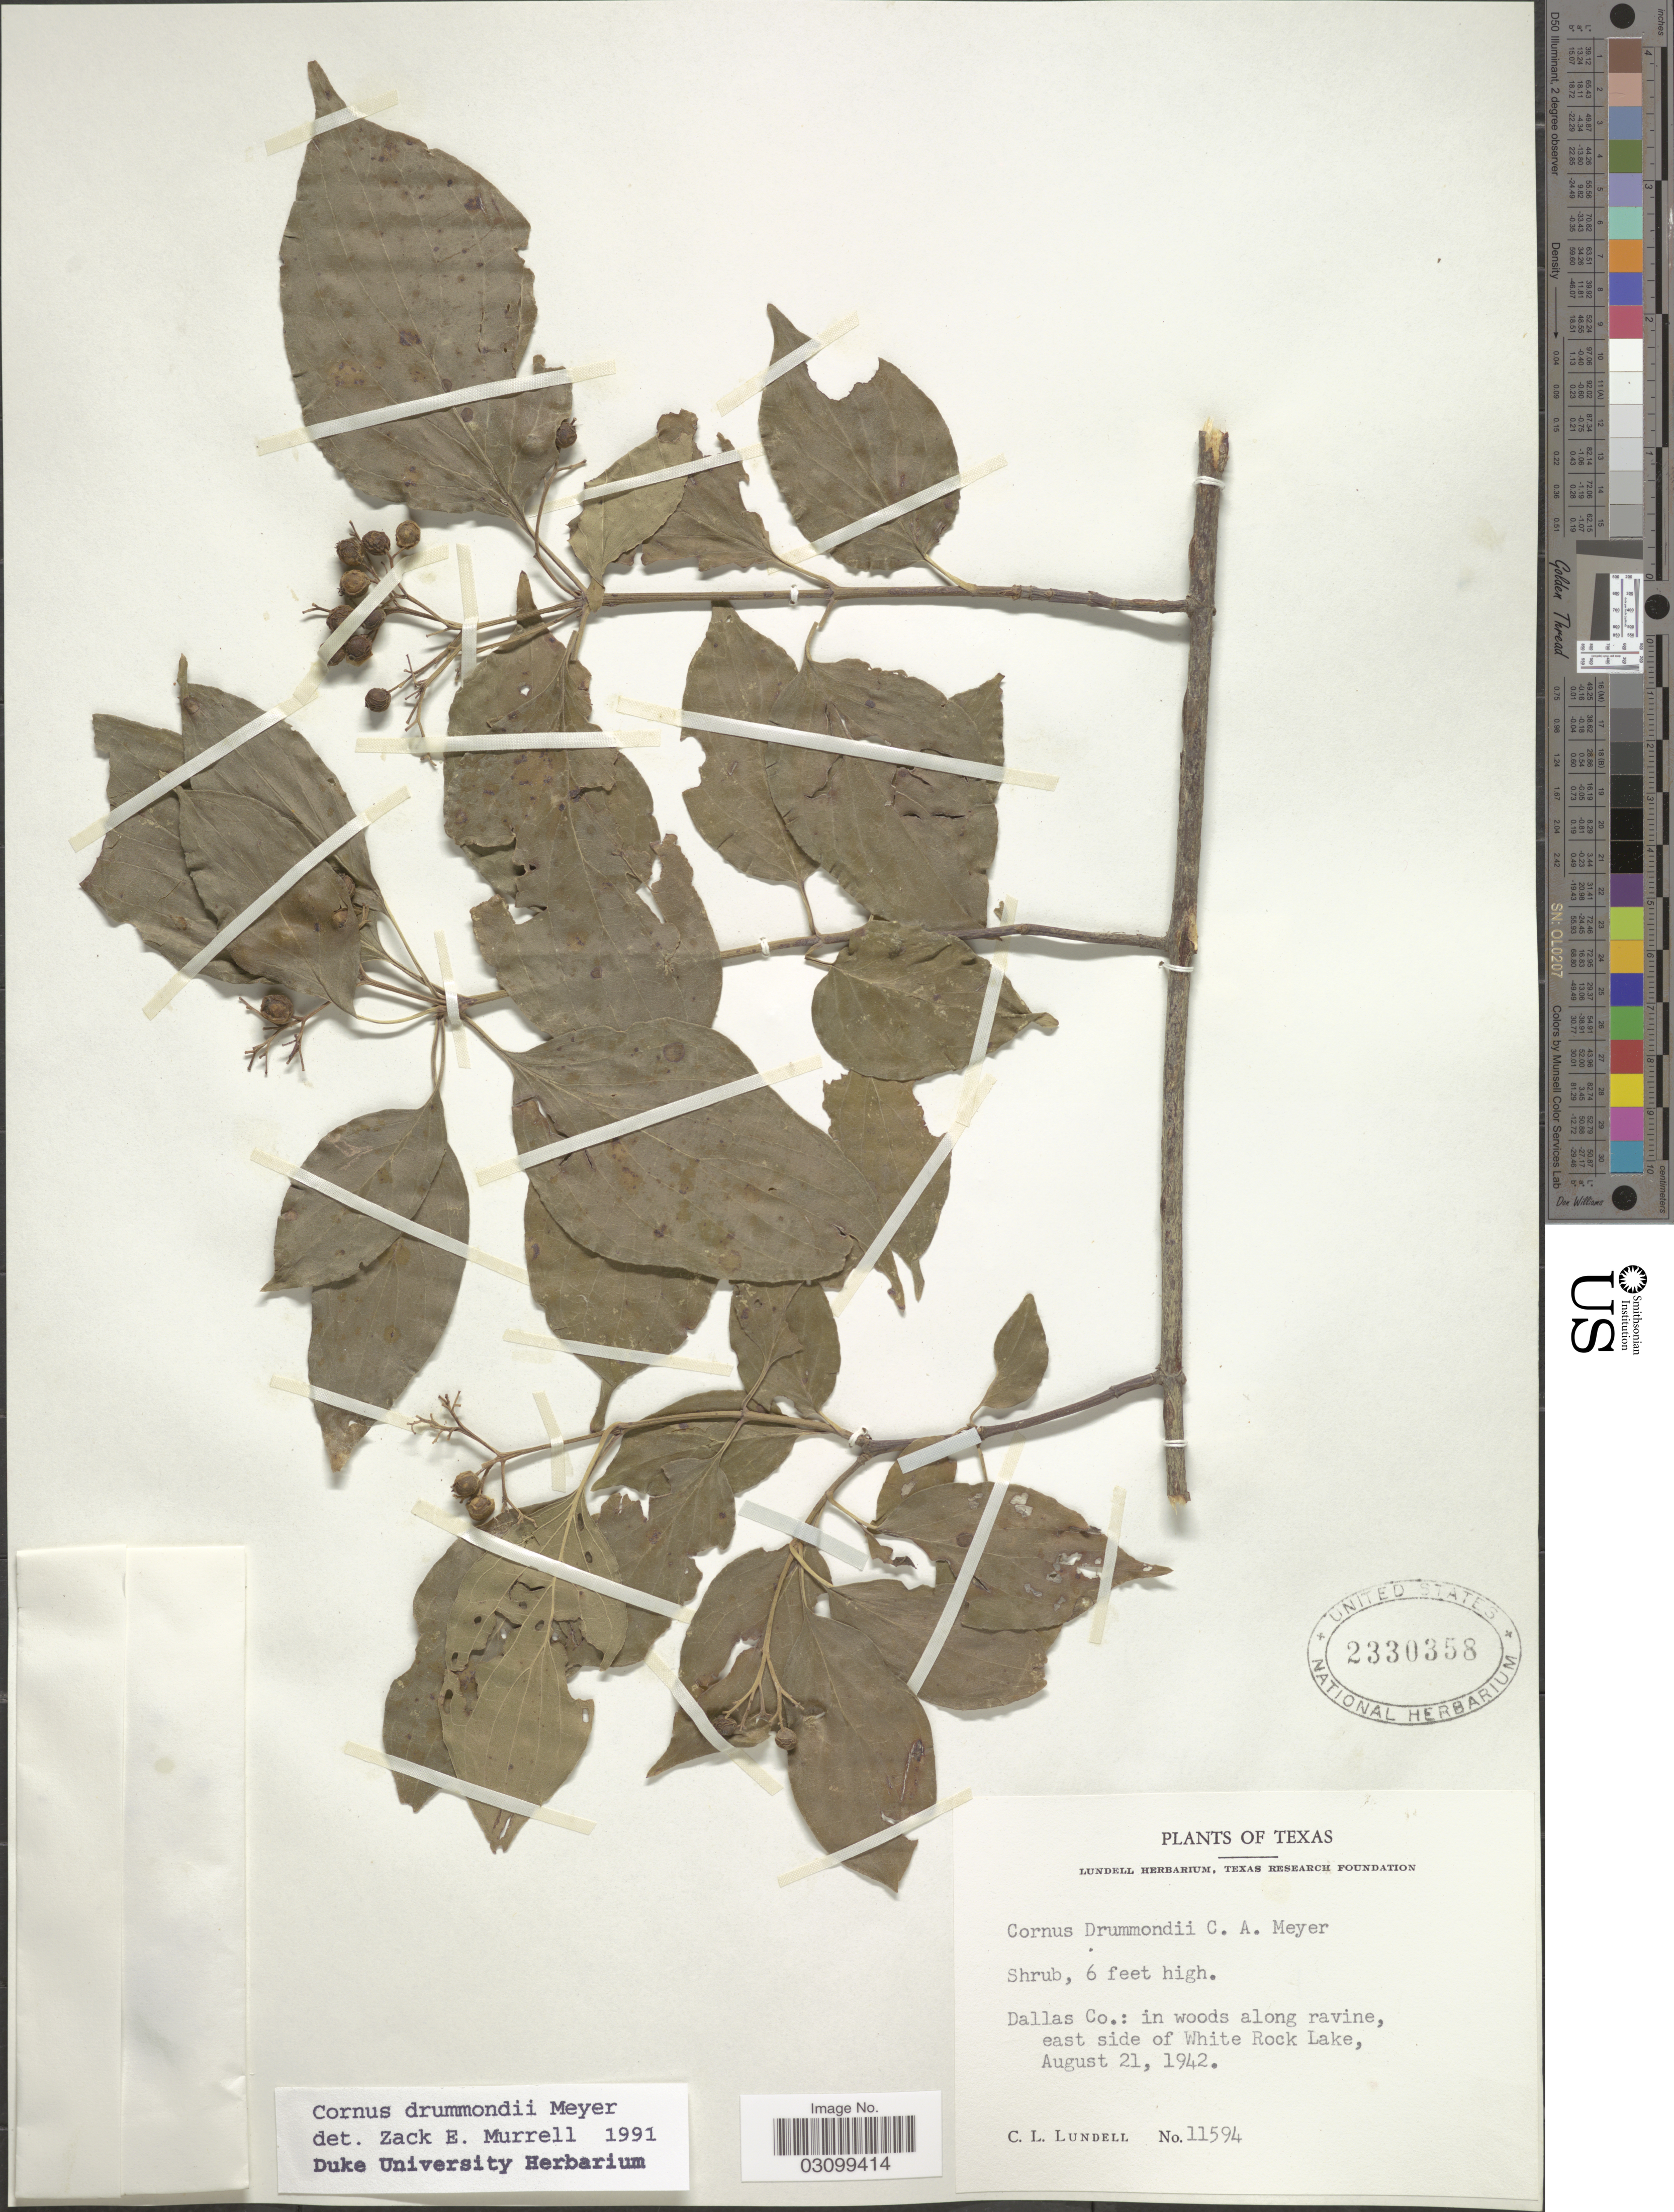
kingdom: Plantae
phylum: Tracheophyta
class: Magnoliopsida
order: Cornales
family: Cornaceae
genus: Cornus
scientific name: Cornus drummondii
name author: C.A. Mey.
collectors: C. L. Lundell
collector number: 11594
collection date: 1942-08-21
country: United States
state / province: Texas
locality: Dallas Co.: in woods along ravine, east side of White Rock Lake.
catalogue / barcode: US 2330358